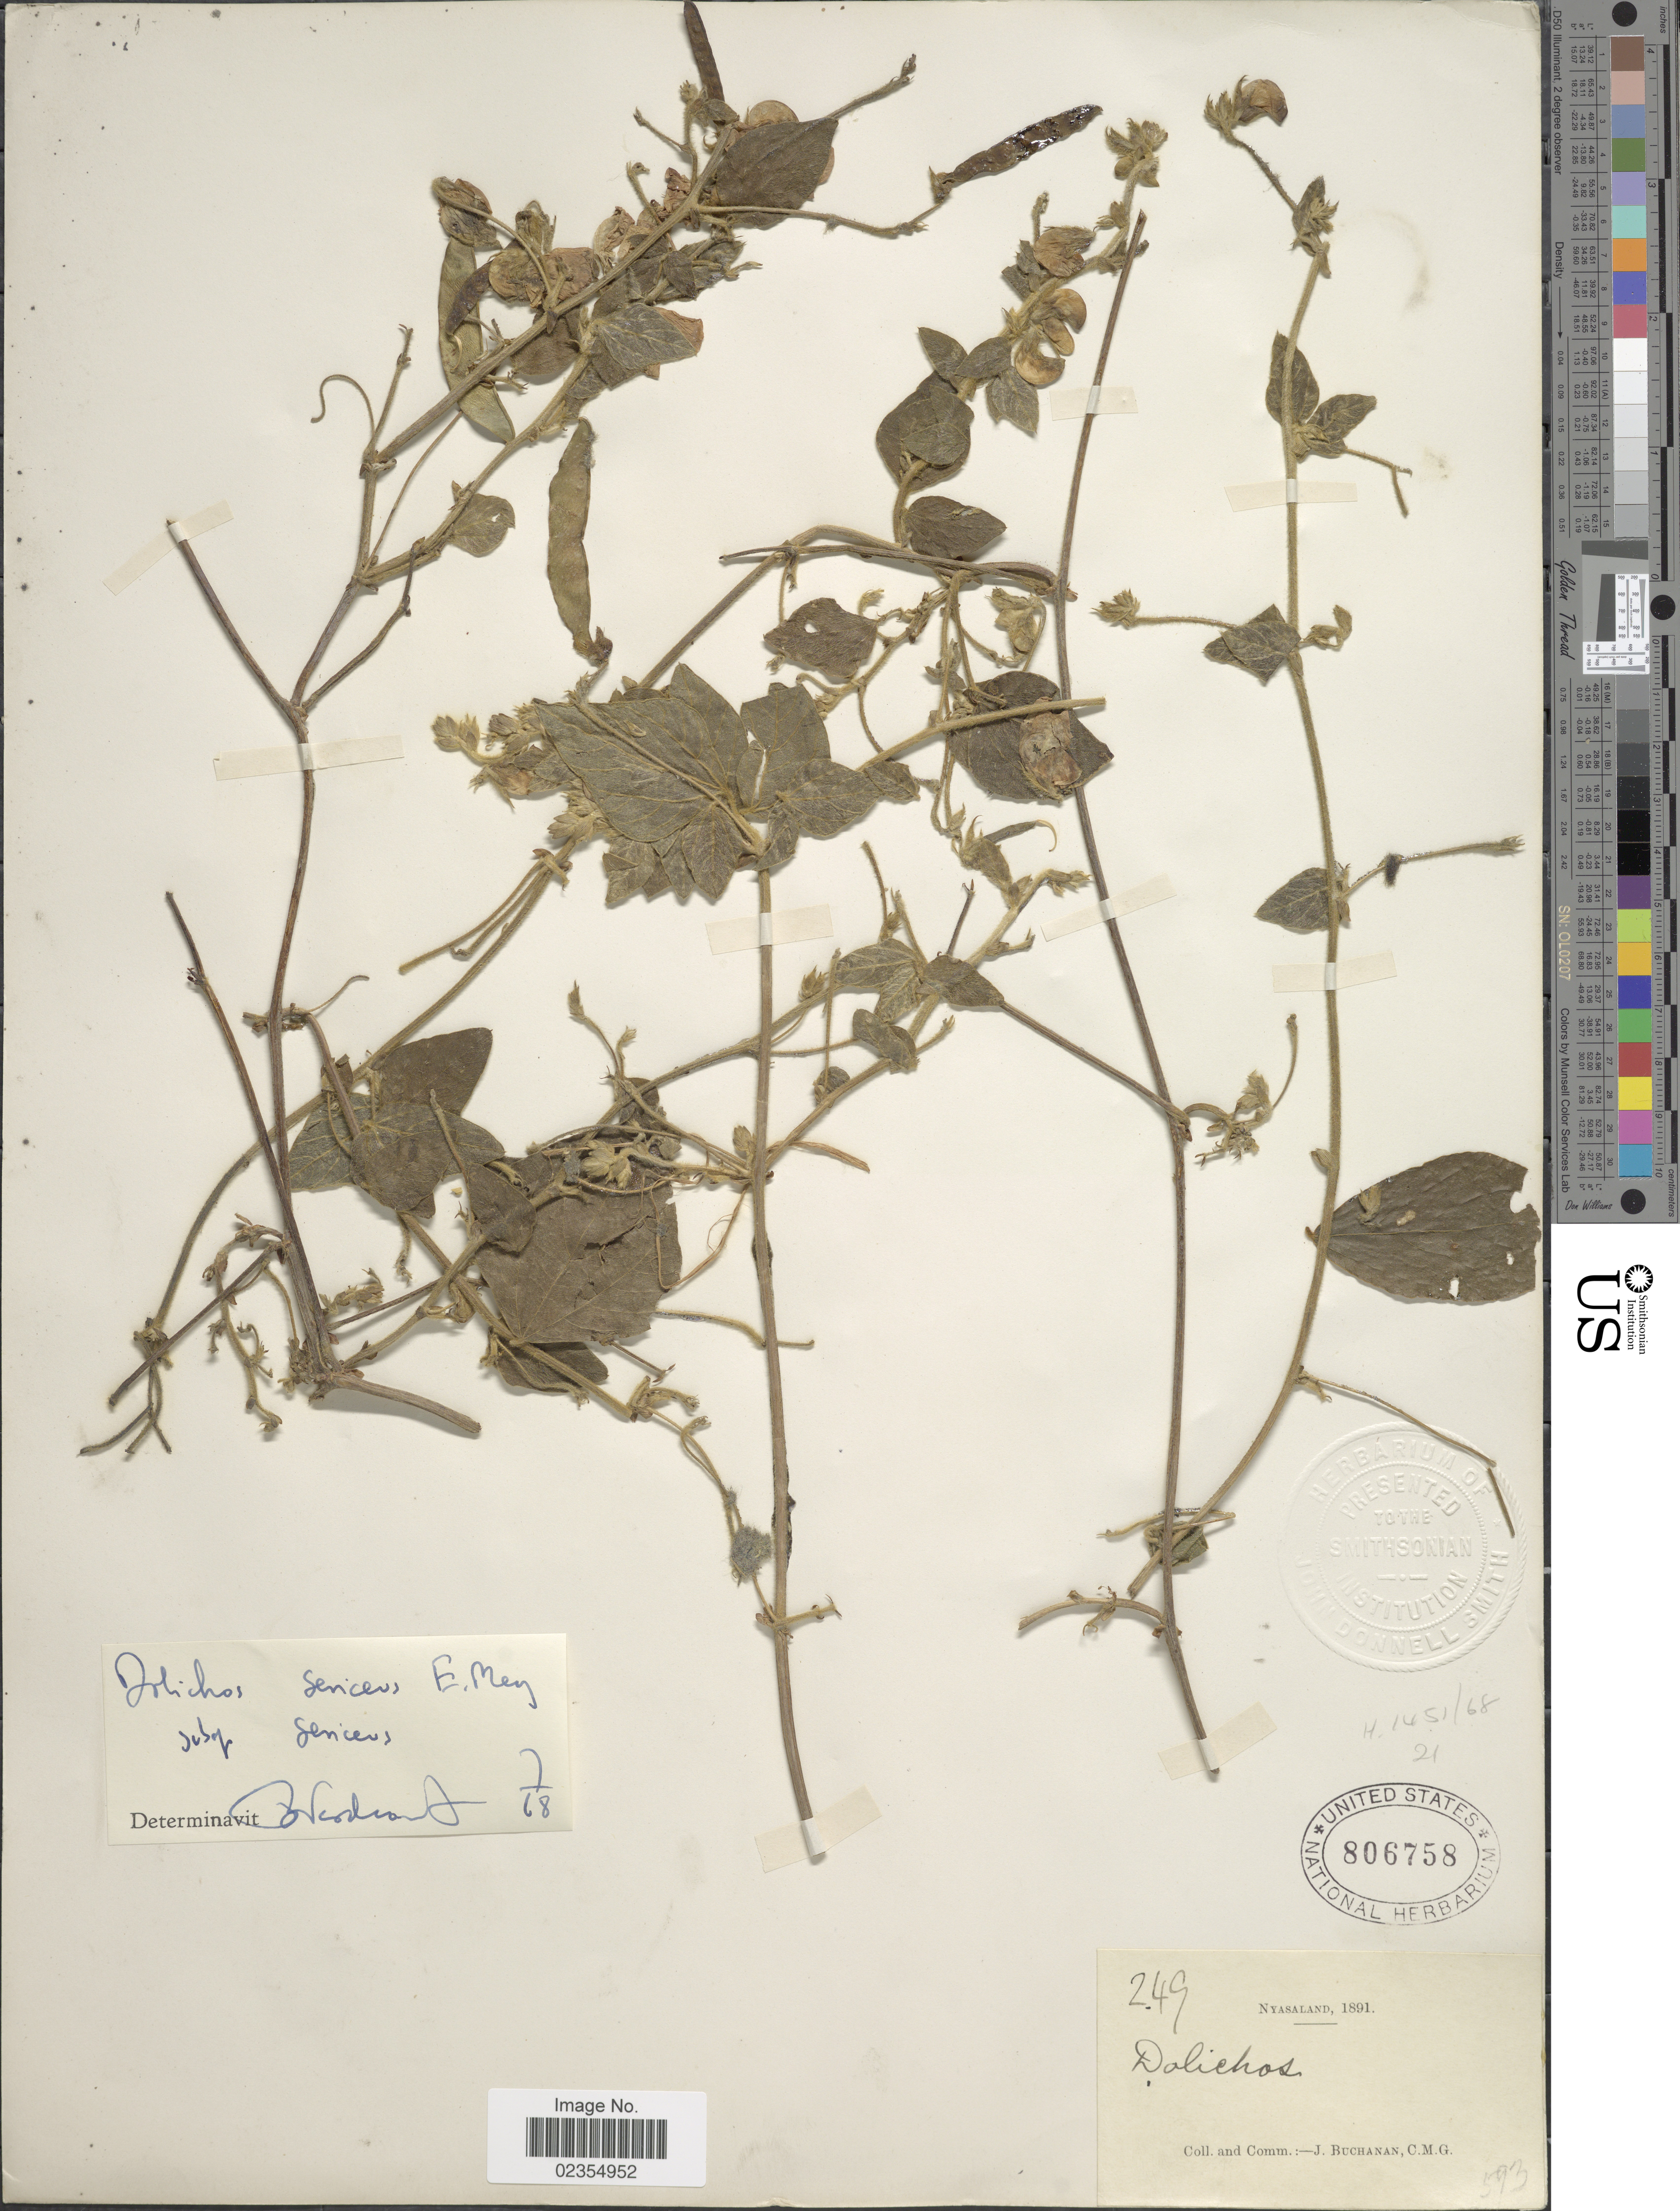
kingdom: Plantae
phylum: Tracheophyta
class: Magnoliopsida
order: Fabales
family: Fabaceae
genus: Dolichos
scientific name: Dolichos sericeus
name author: E. Mey.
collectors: J. Buchanan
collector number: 249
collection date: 1891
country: Malawi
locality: Nyasaland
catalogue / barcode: US 806758